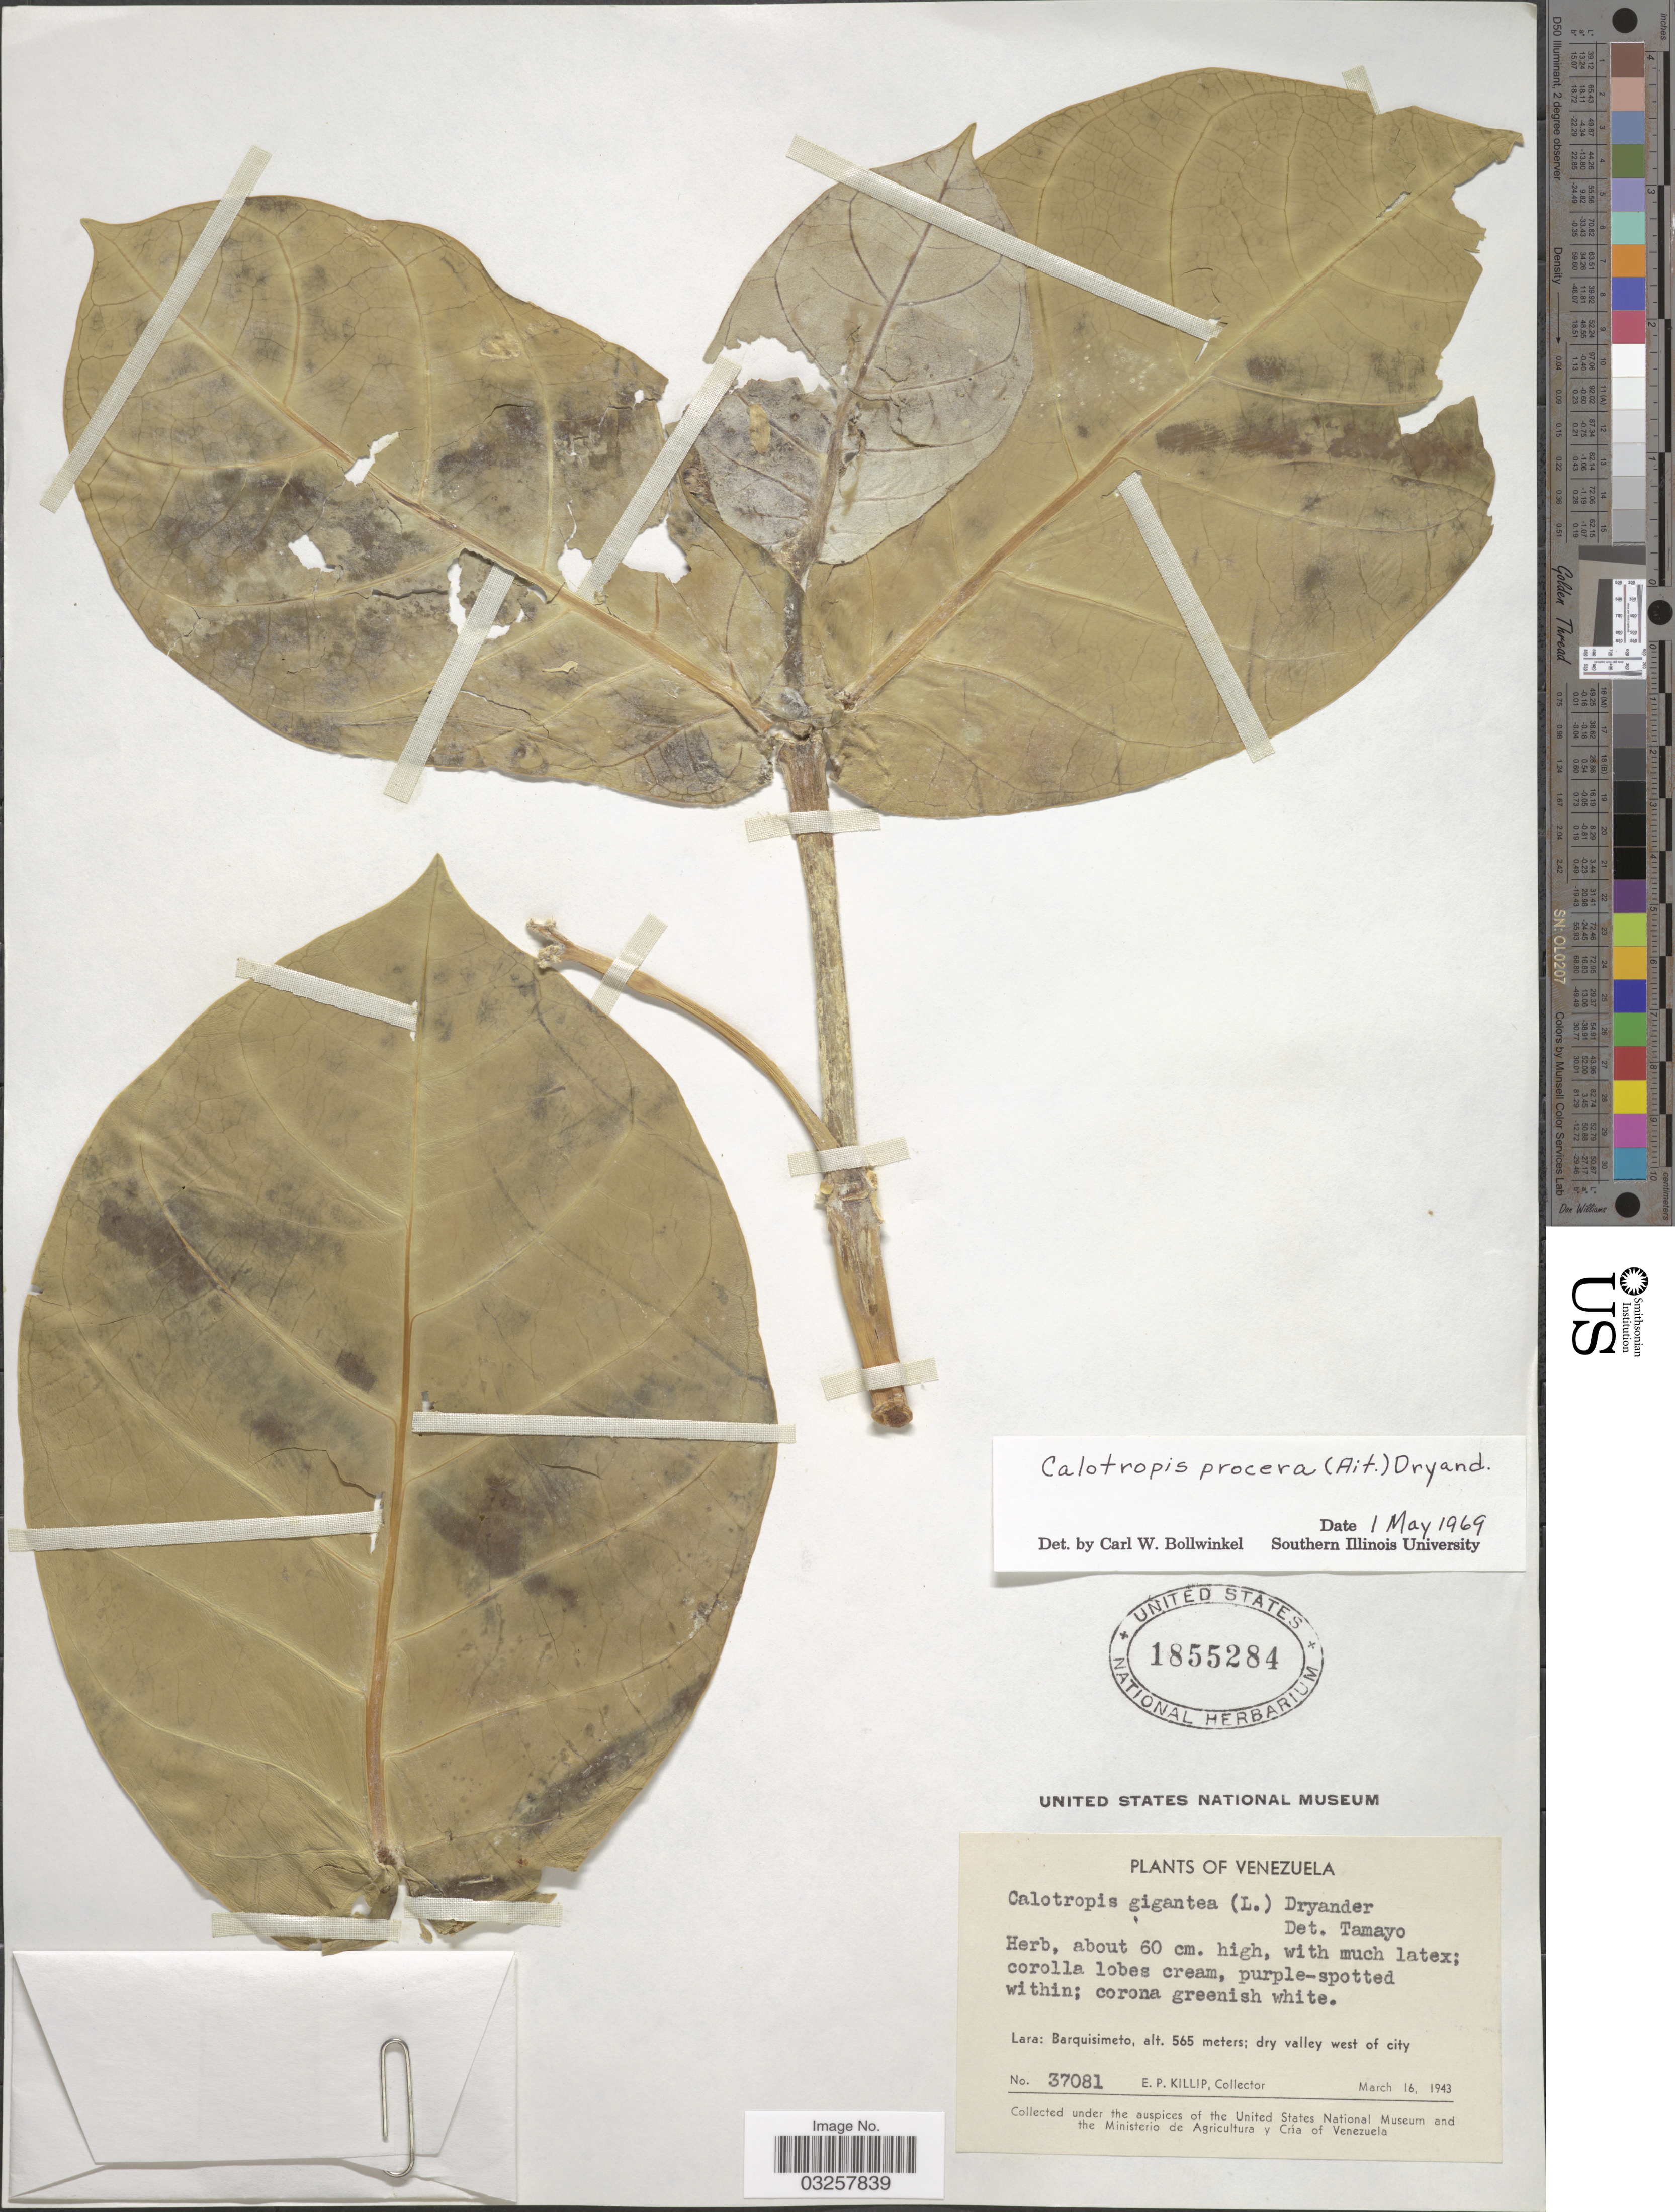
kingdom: Plantae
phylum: Tracheophyta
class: Magnoliopsida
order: Gentianales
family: Apocynaceae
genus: Calotropis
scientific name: Calotropis procera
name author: (Aiton) W.T. Aiton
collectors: E. P. Killip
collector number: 37081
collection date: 1943-03-16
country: Venezuela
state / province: Lara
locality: Barquisimeto.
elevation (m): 565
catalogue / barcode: US 1855284